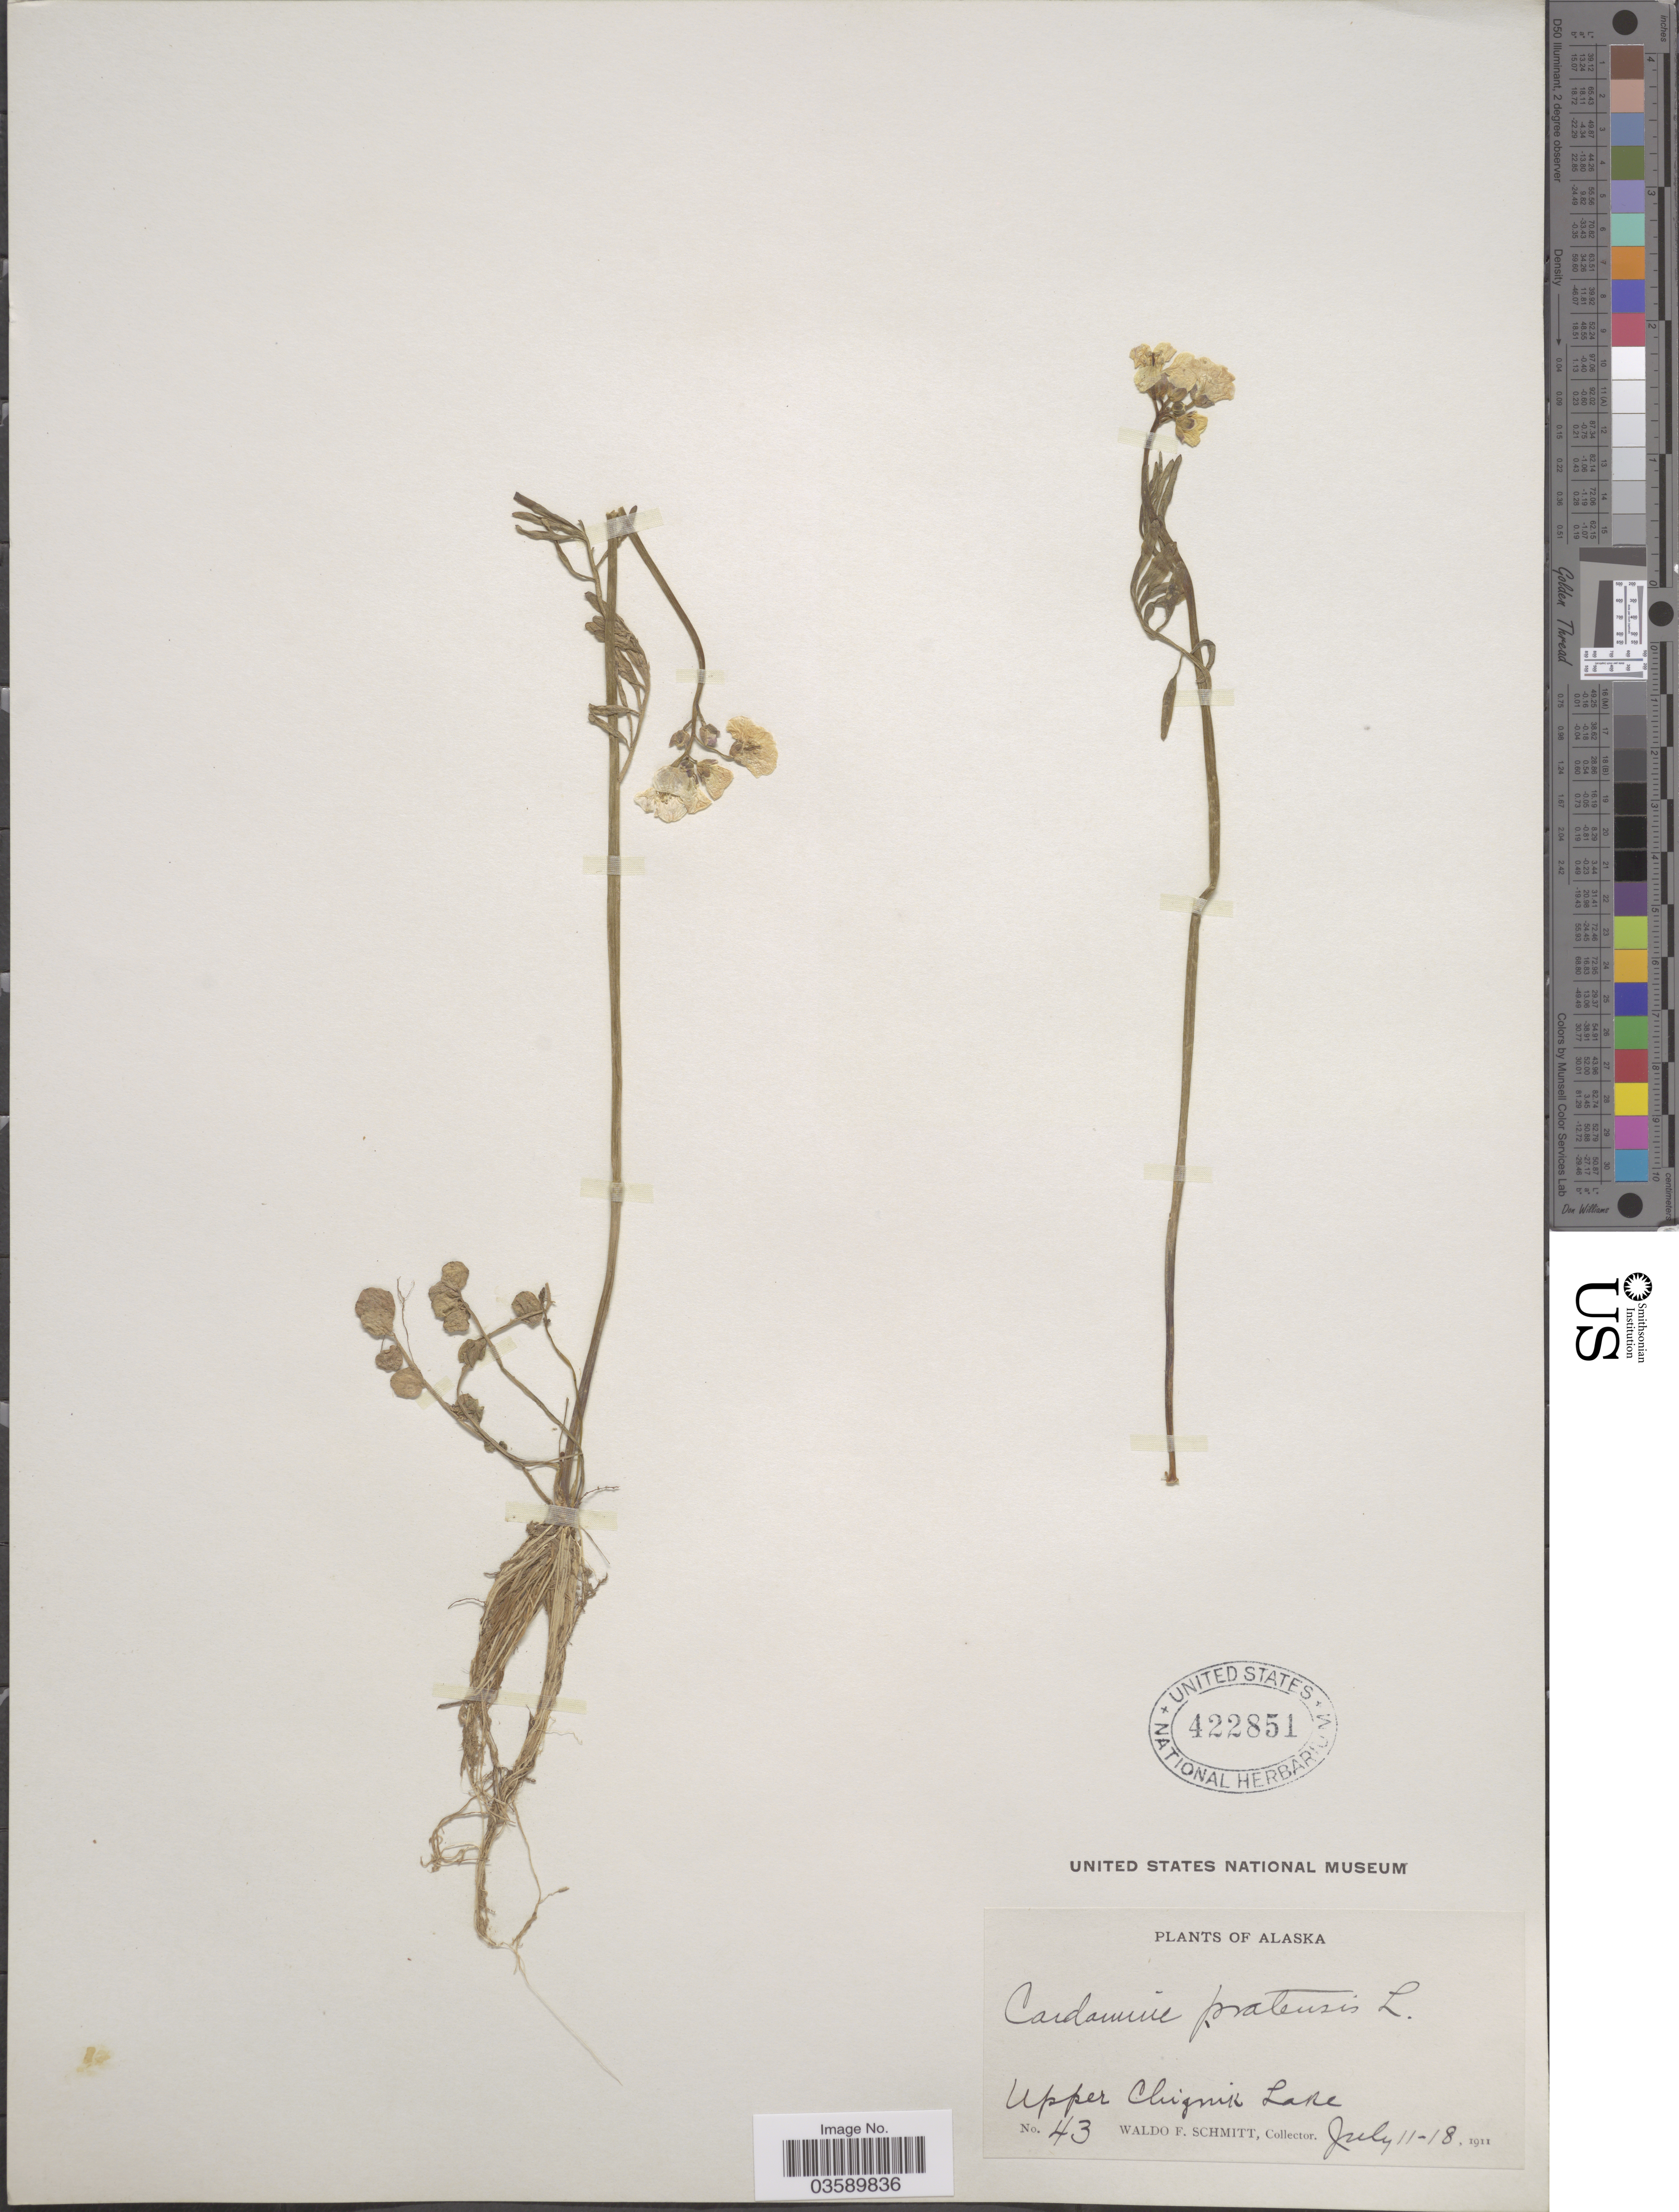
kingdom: Plantae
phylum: Tracheophyta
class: Magnoliopsida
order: Brassicales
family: Brassicaceae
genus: Cardamine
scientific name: Cardamine pratensis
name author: L.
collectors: W. F. Schmitt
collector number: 43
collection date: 1911-07-11/1911-07-18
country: United States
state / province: Alaska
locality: Upper Chignik Lake.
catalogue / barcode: US 422851